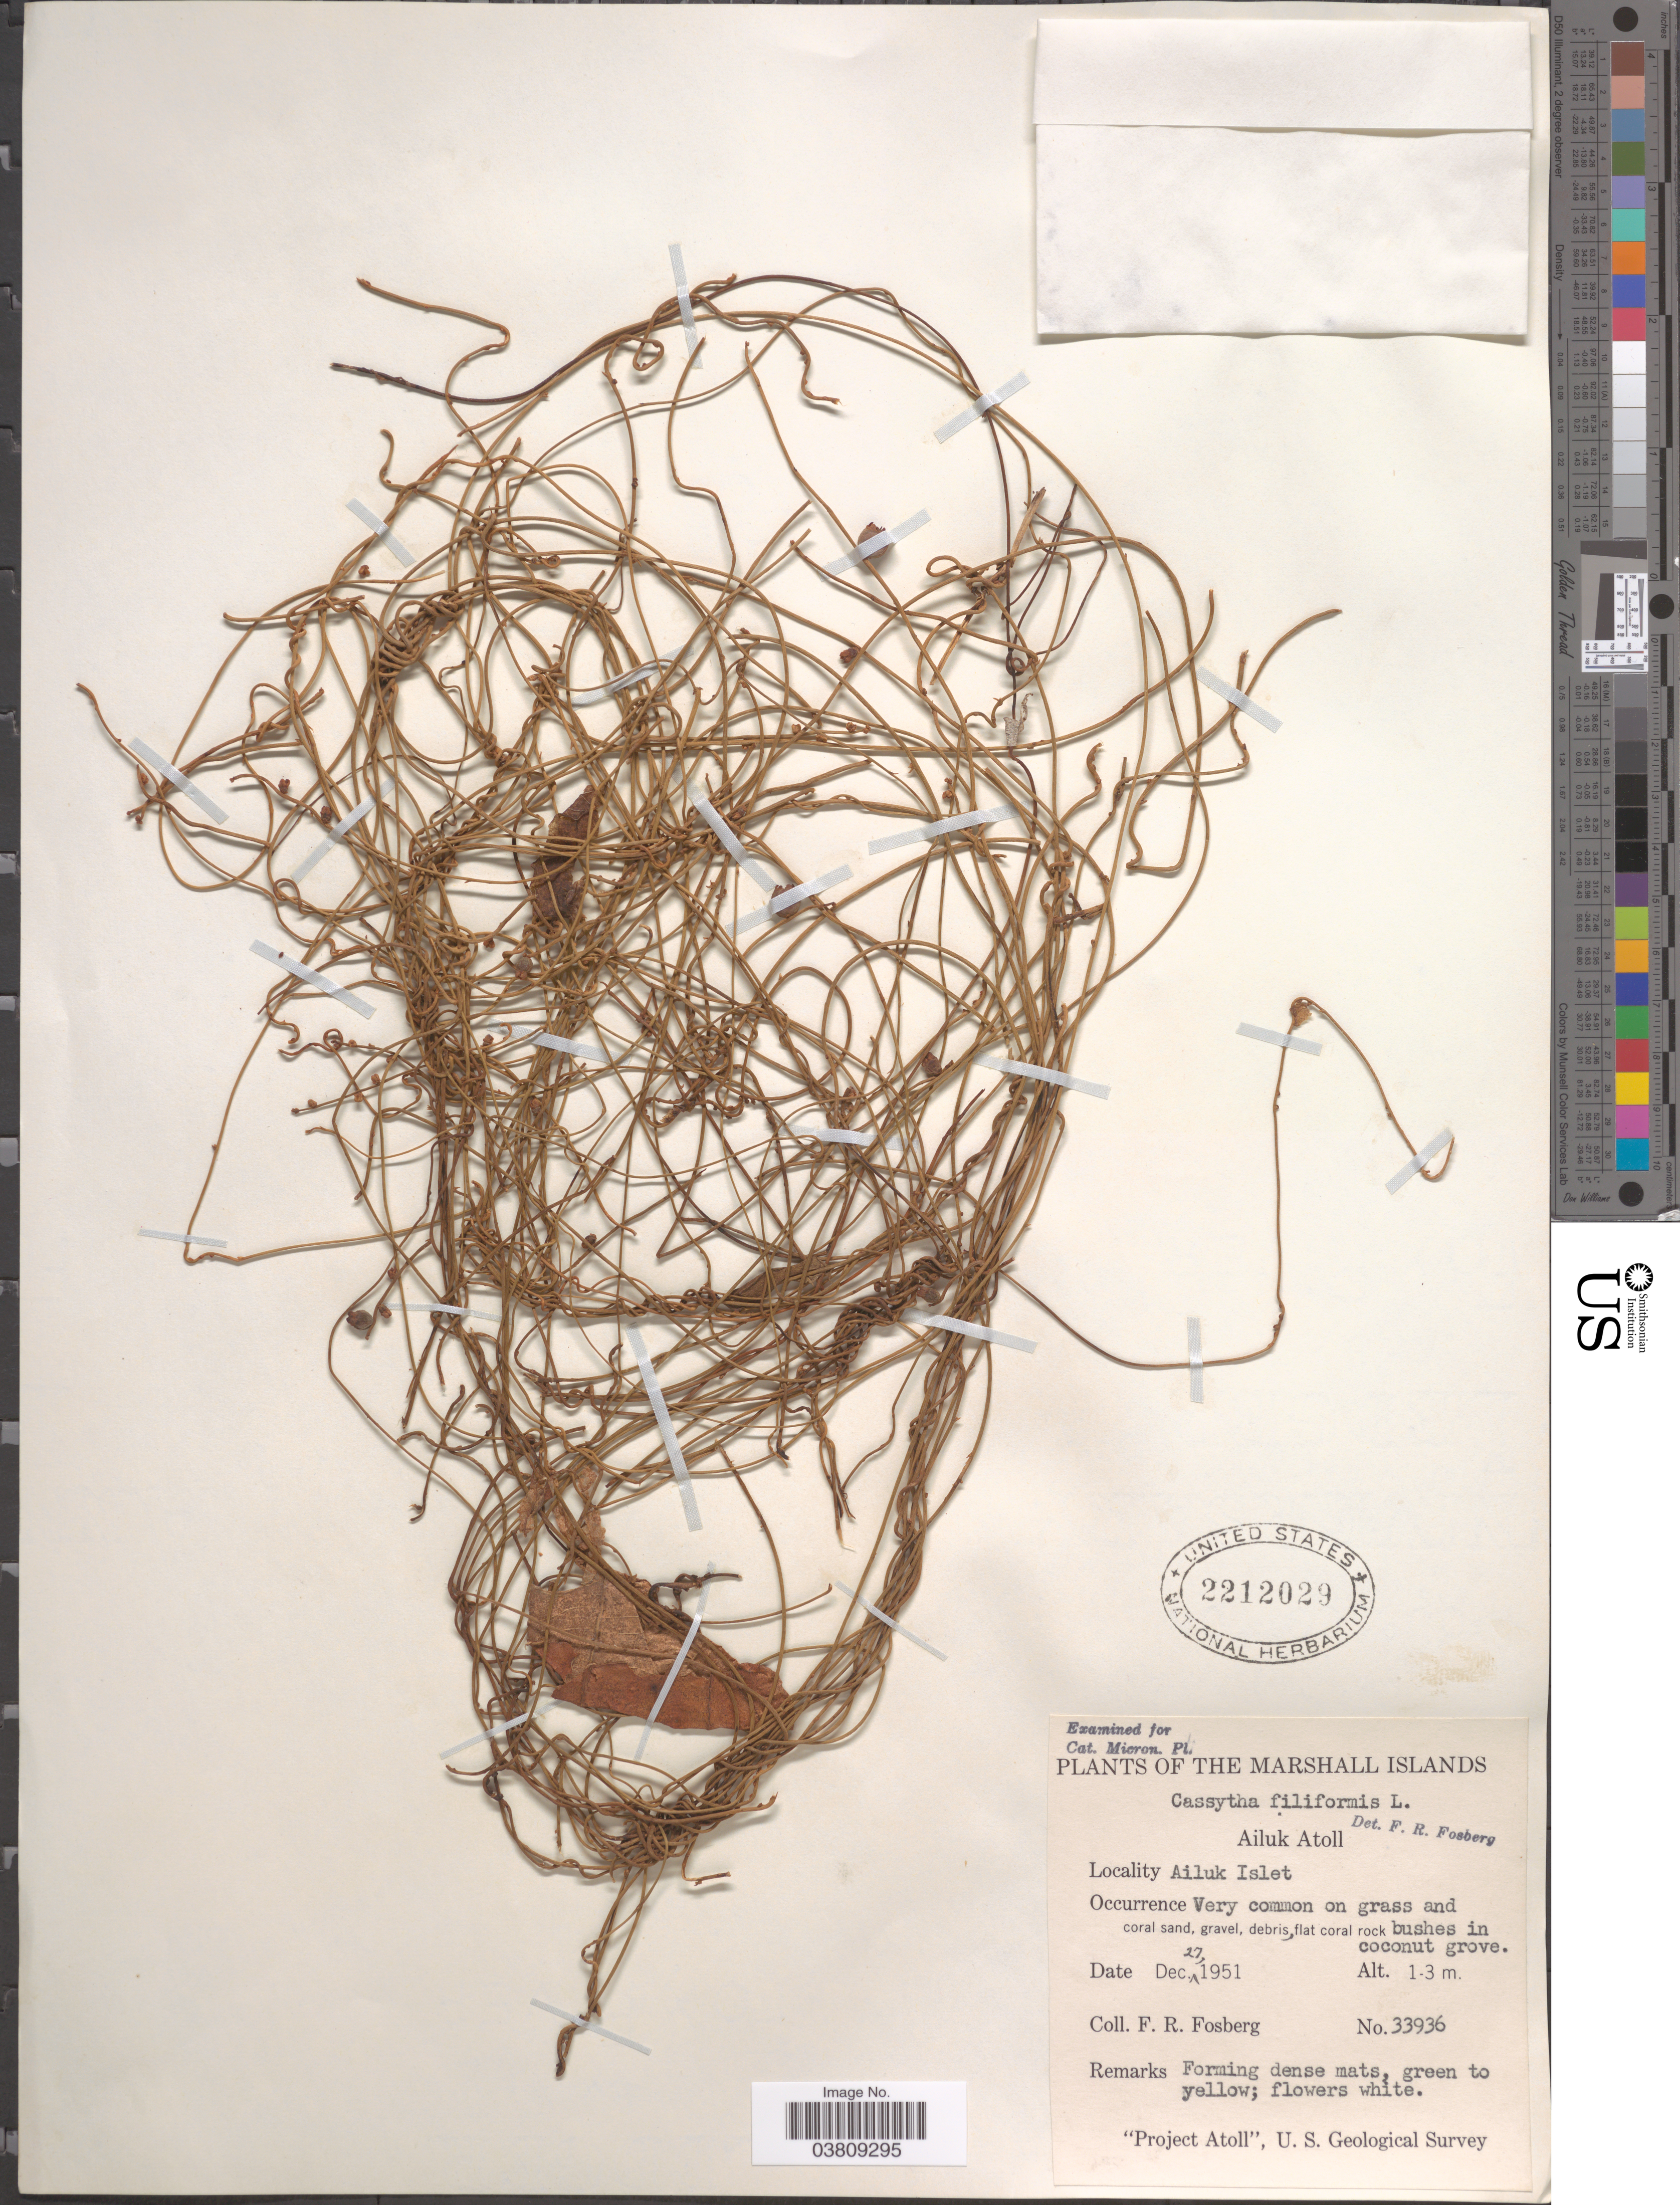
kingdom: Plantae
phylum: Tracheophyta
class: Magnoliopsida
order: Laurales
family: Lauraceae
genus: Cassytha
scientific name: Cassytha filiformis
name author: L.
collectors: F. R. Fosberg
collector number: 33936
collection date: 1951-12-27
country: Marshall Islands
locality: Ailuk Atoll. Ailuk Islet.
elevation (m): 1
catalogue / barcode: US 2212029